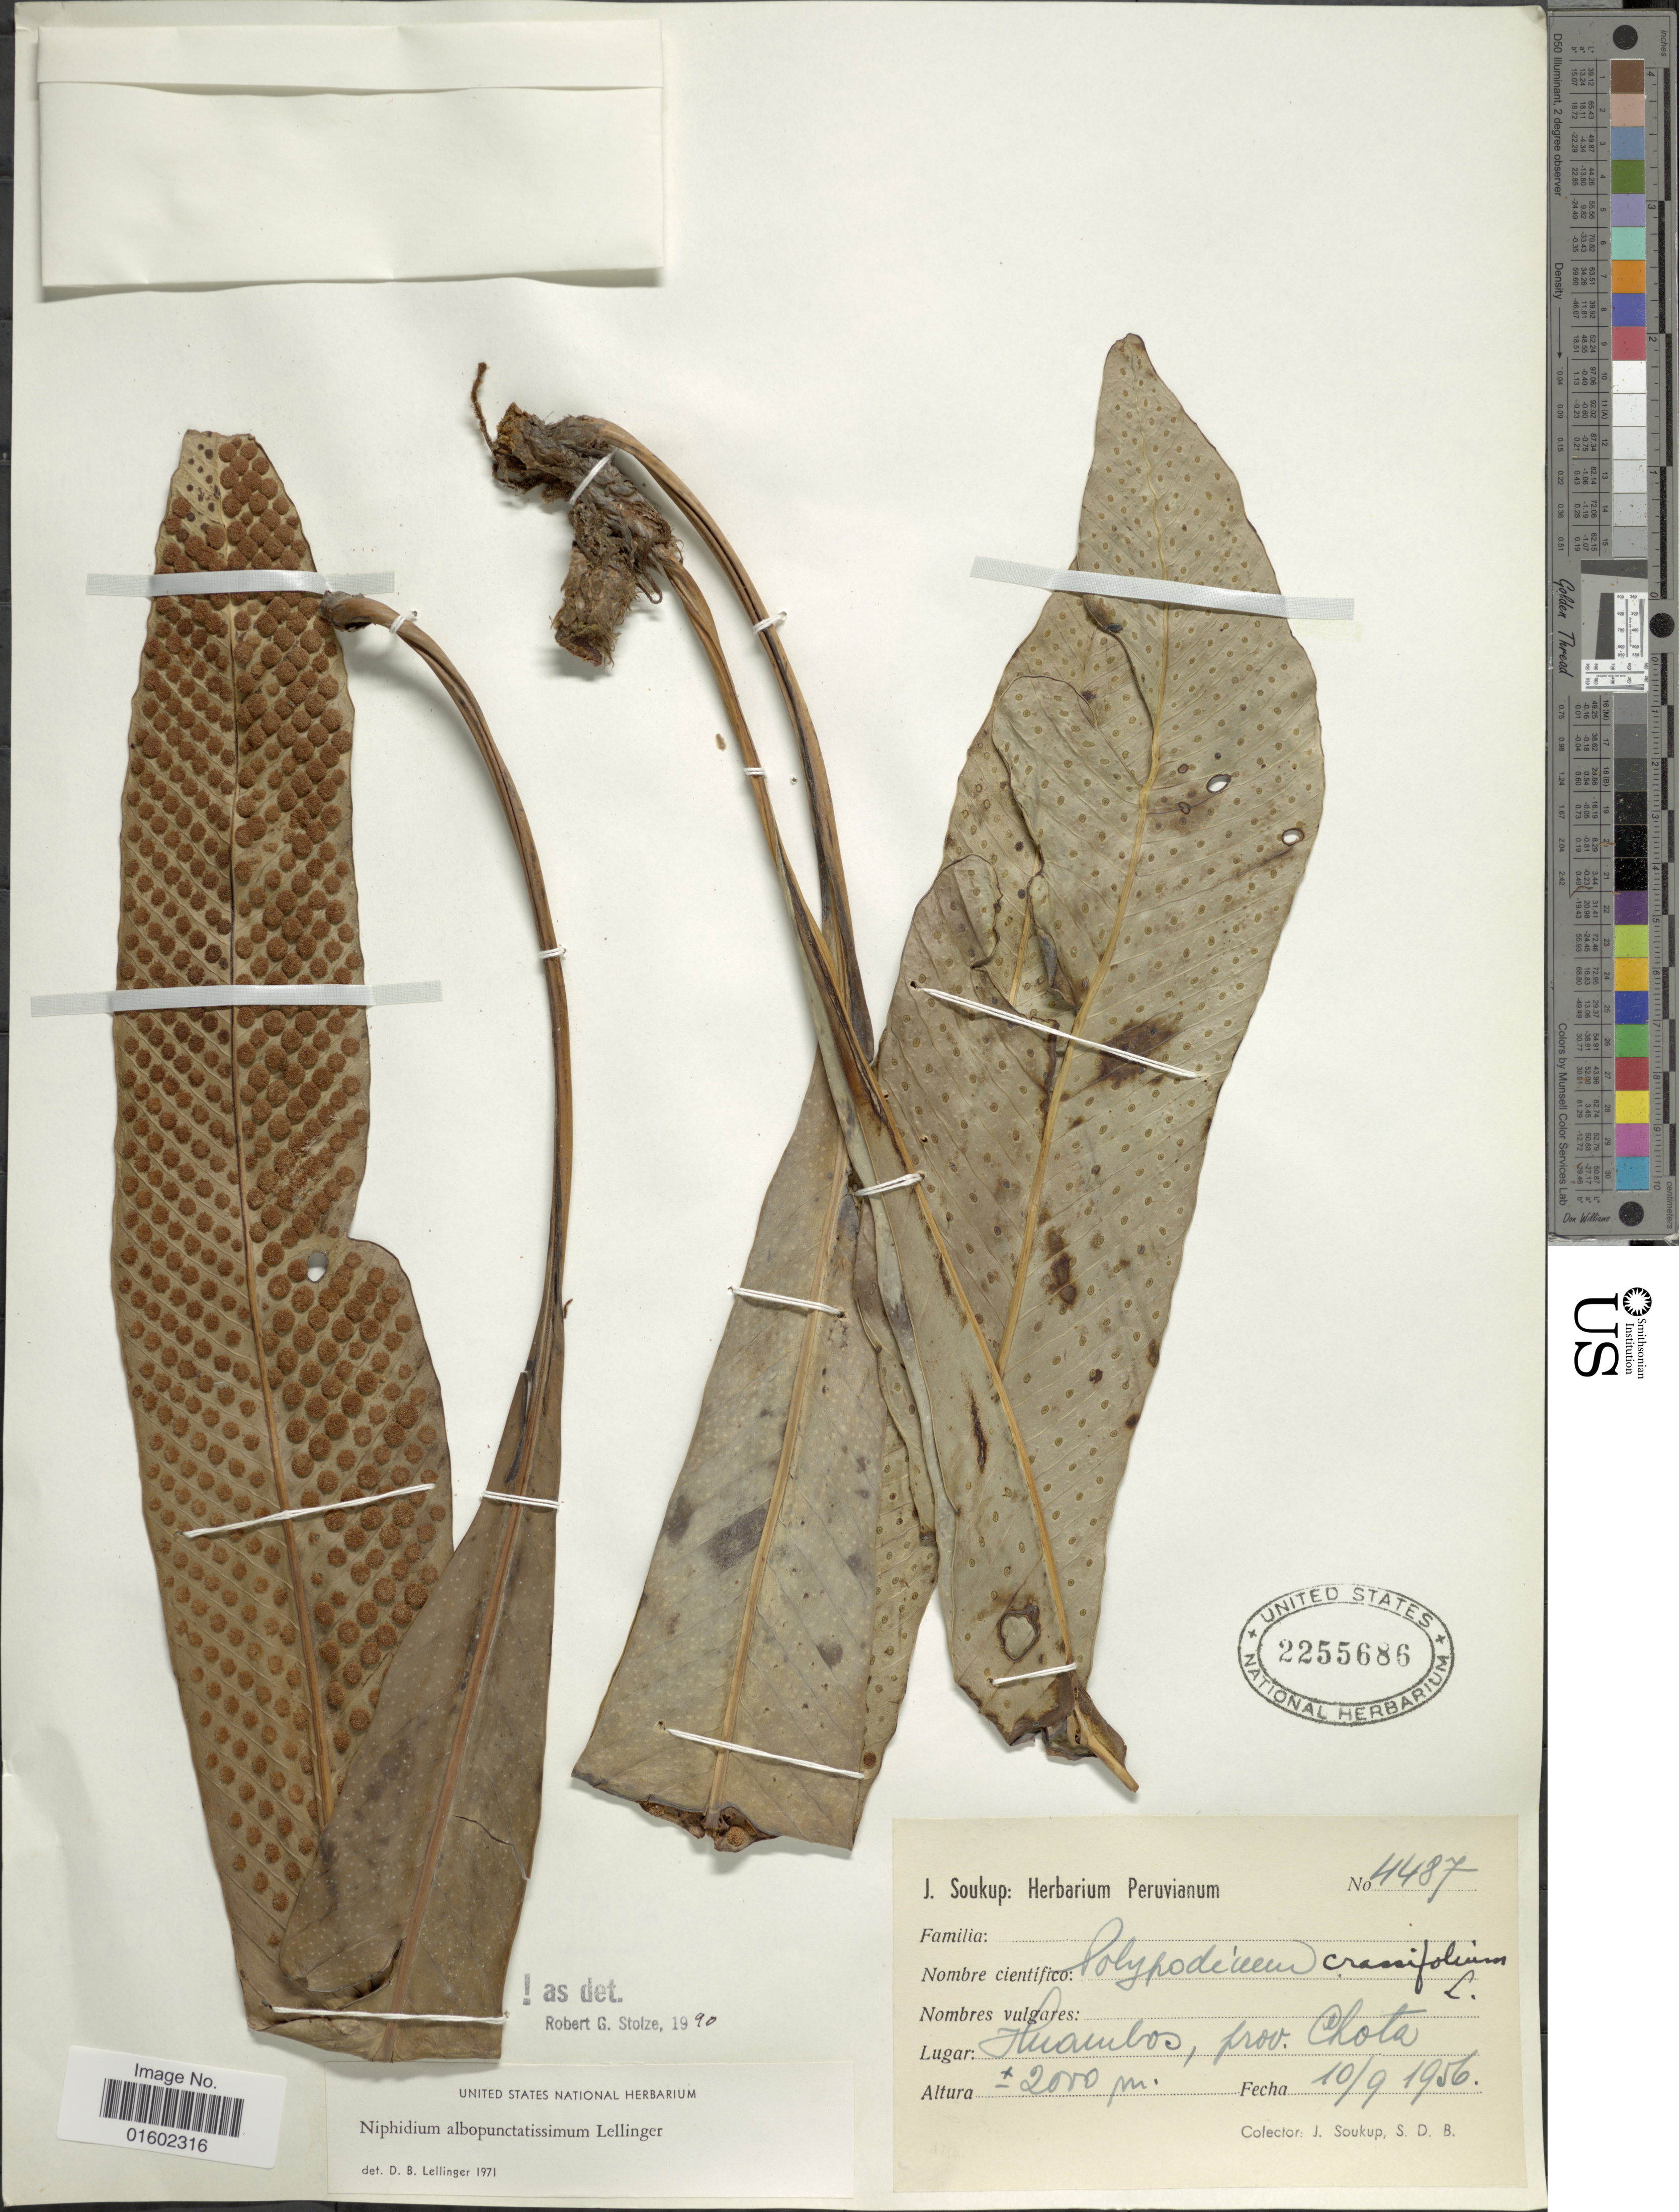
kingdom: Plantae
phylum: Tracheophyta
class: Polypodiopsida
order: Polypodiales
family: Polypodiaceae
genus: Niphidium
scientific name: Niphidium albopunctatissimum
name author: Lellinger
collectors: J. Soukup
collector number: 4487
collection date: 1956-09-10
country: Peru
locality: Huambos, prov. Chota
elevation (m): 2000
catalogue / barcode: US 2255686